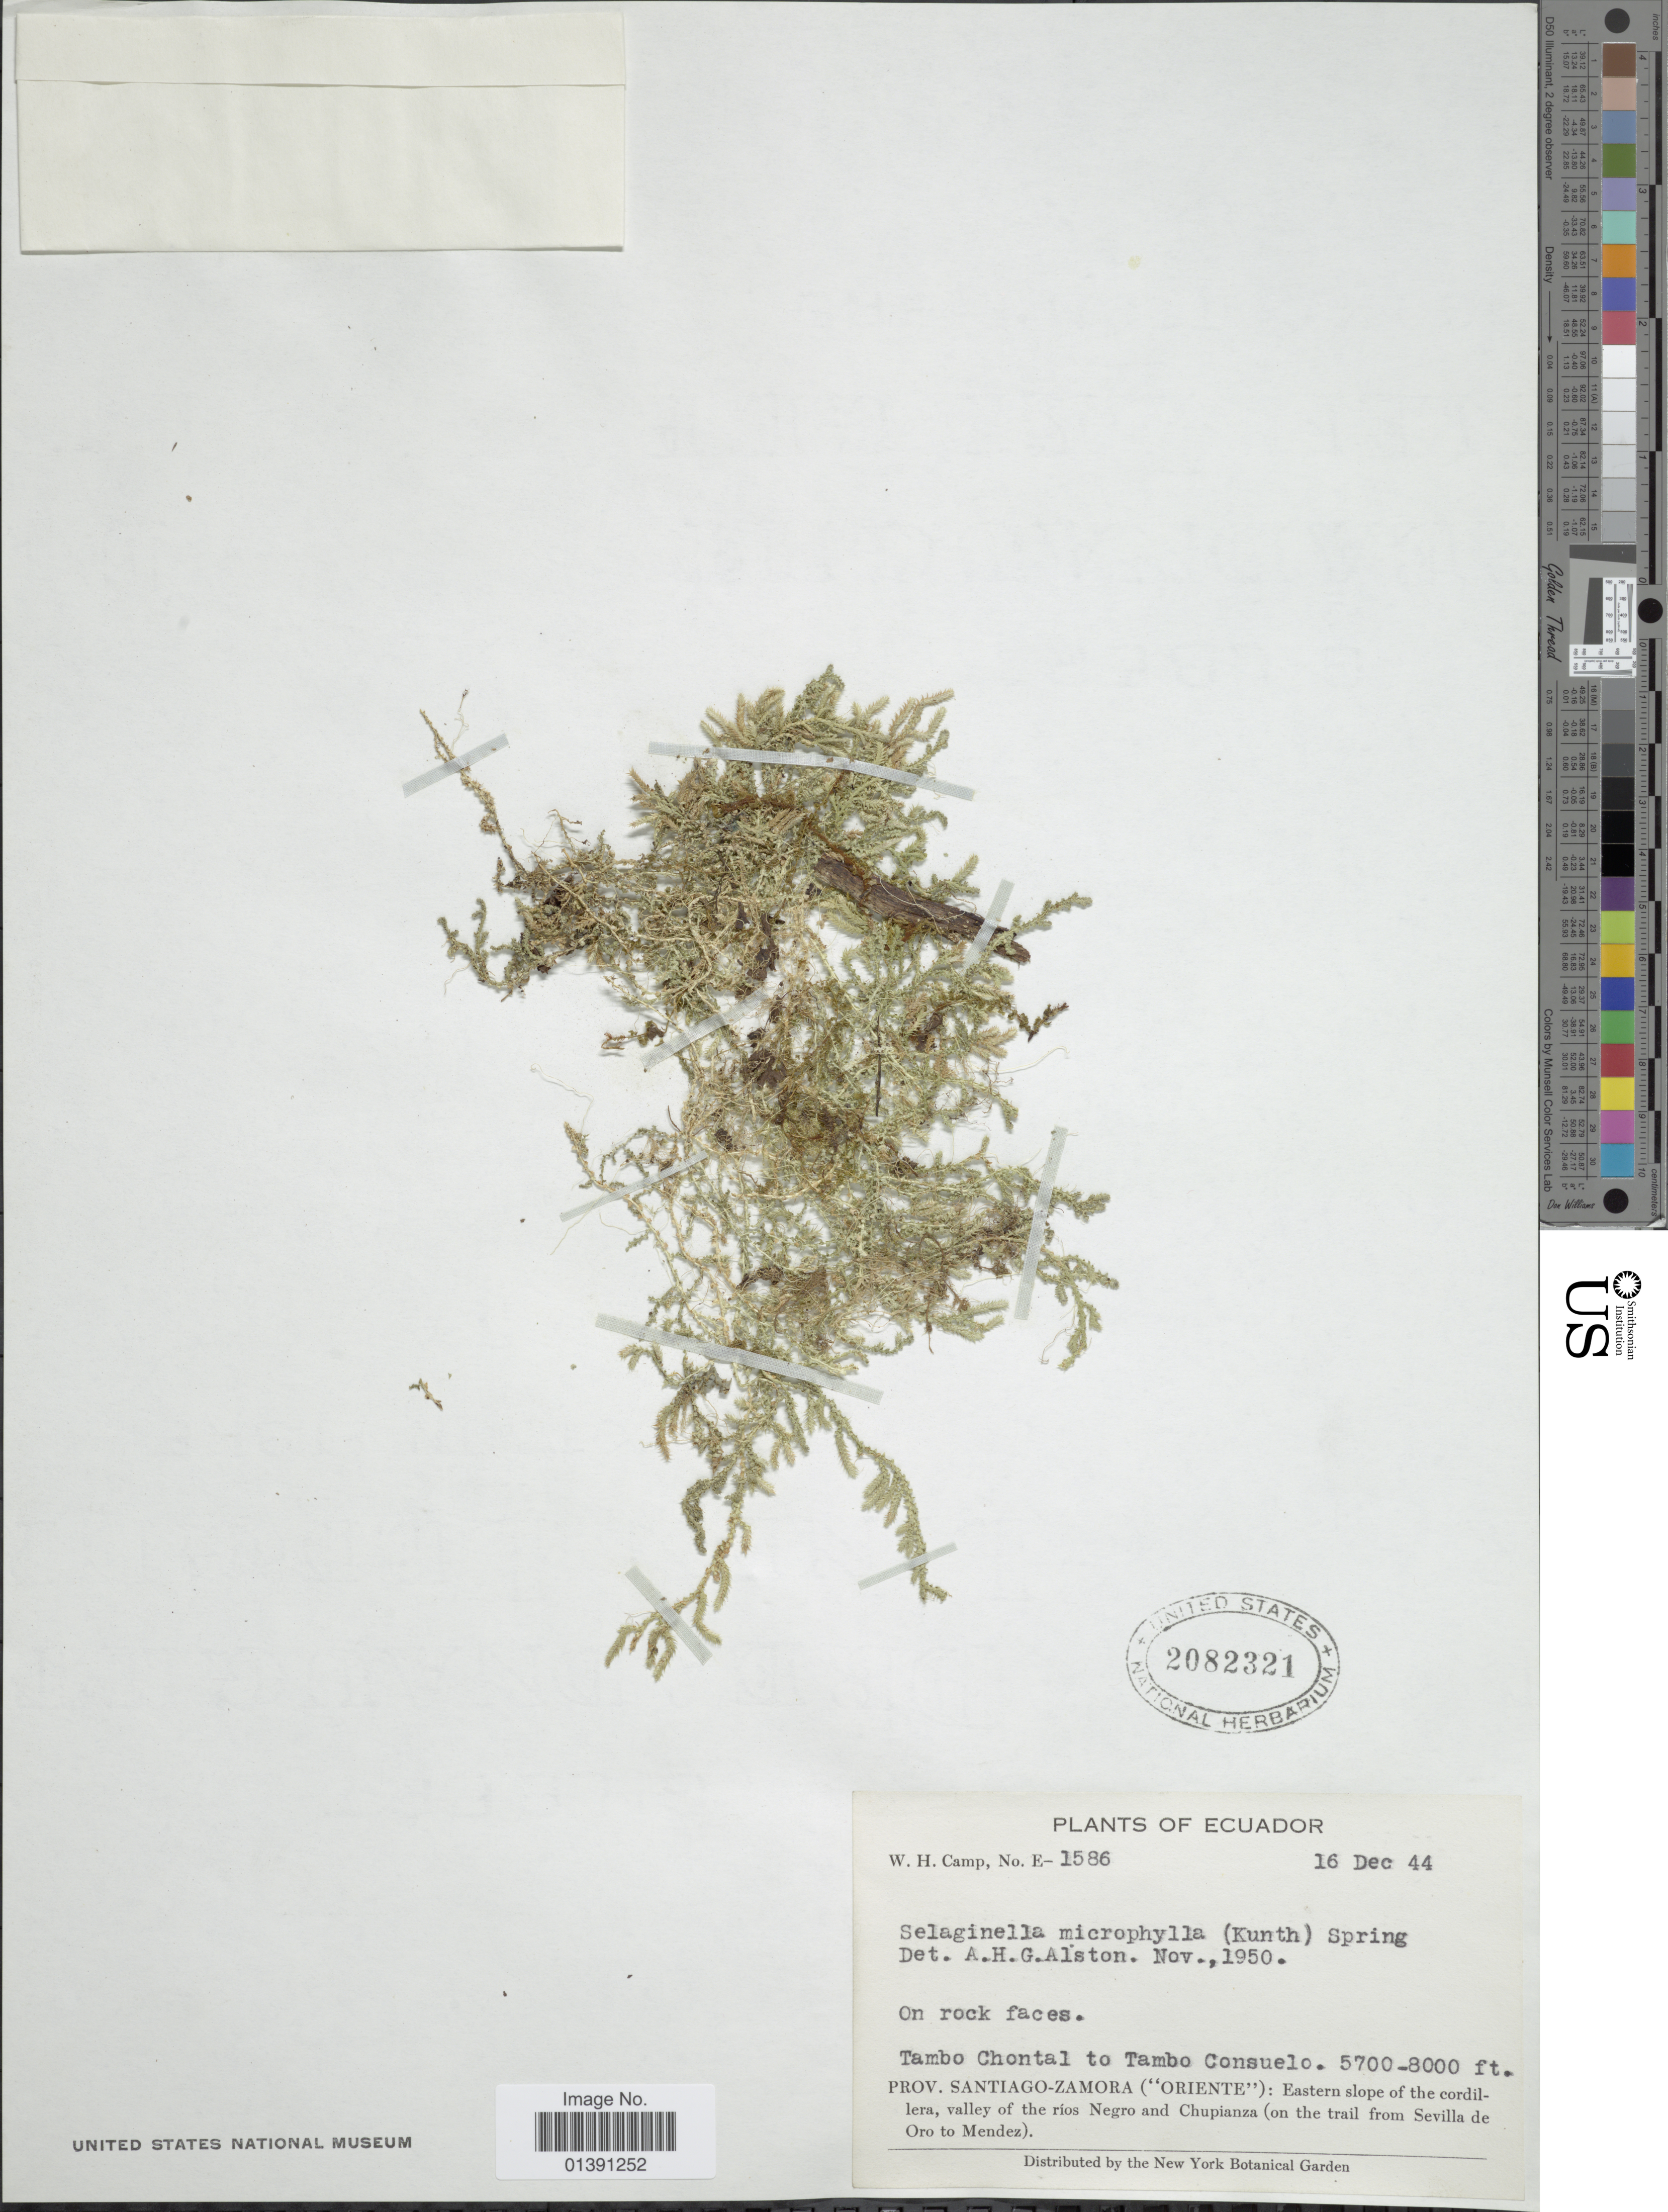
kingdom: Plantae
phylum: Tracheophyta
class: Lycopodiopsida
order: Selaginellales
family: Selaginellaceae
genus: Selaginella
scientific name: Selaginella microphylla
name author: (Kunth) Spring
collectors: W. H. Camp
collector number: E-1586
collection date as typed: Transcribed d/m/y: 16/12/44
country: Ecuador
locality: Tambo Chontal to Tambo Consuelo, Prov. Santiago-Zamora ('Oriente'): Eastern slope of the cordillera, valley of the ríos Negro and Chupianza (on the trail fromSevilla de Oro to Mendez)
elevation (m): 244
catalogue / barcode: US 2082321